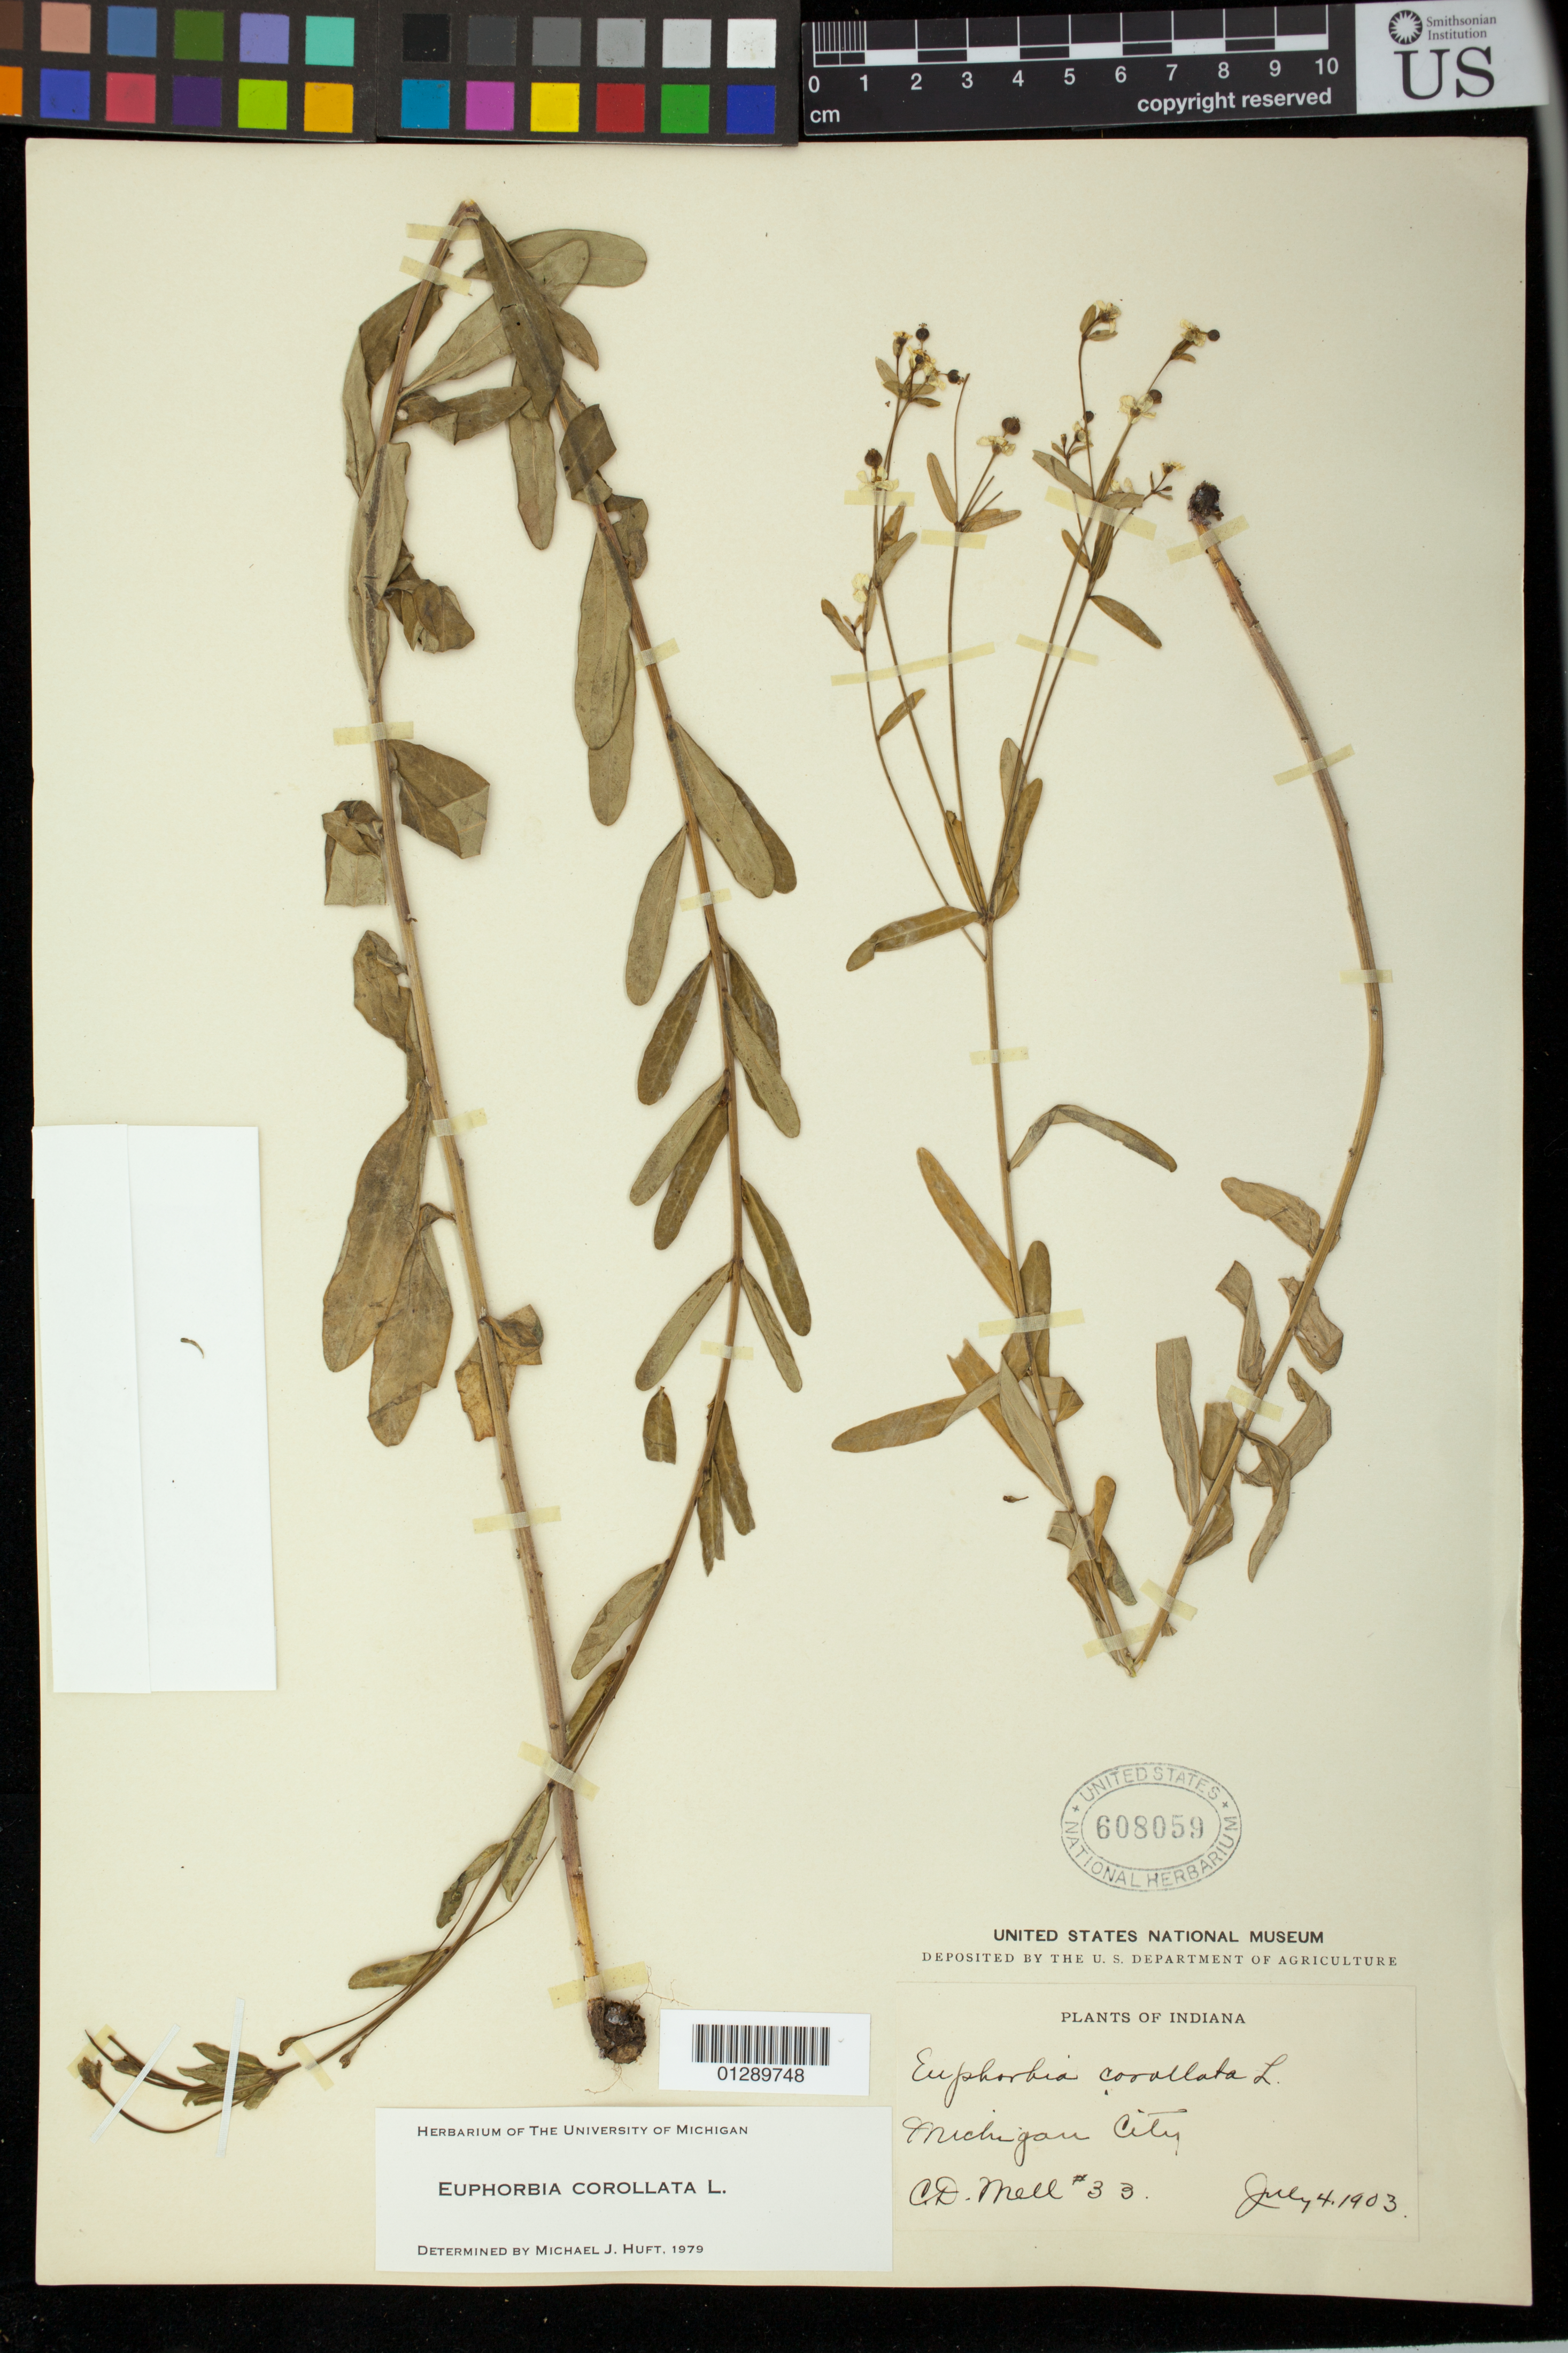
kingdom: Plantae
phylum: Tracheophyta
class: Magnoliopsida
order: Malpighiales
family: Euphorbiaceae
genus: Euphorbia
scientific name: Euphorbia corollata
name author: L.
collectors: C. D. Mell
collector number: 33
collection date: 1903-07-04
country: United States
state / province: Indiana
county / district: LaPorte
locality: Michigan City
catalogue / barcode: US 608059